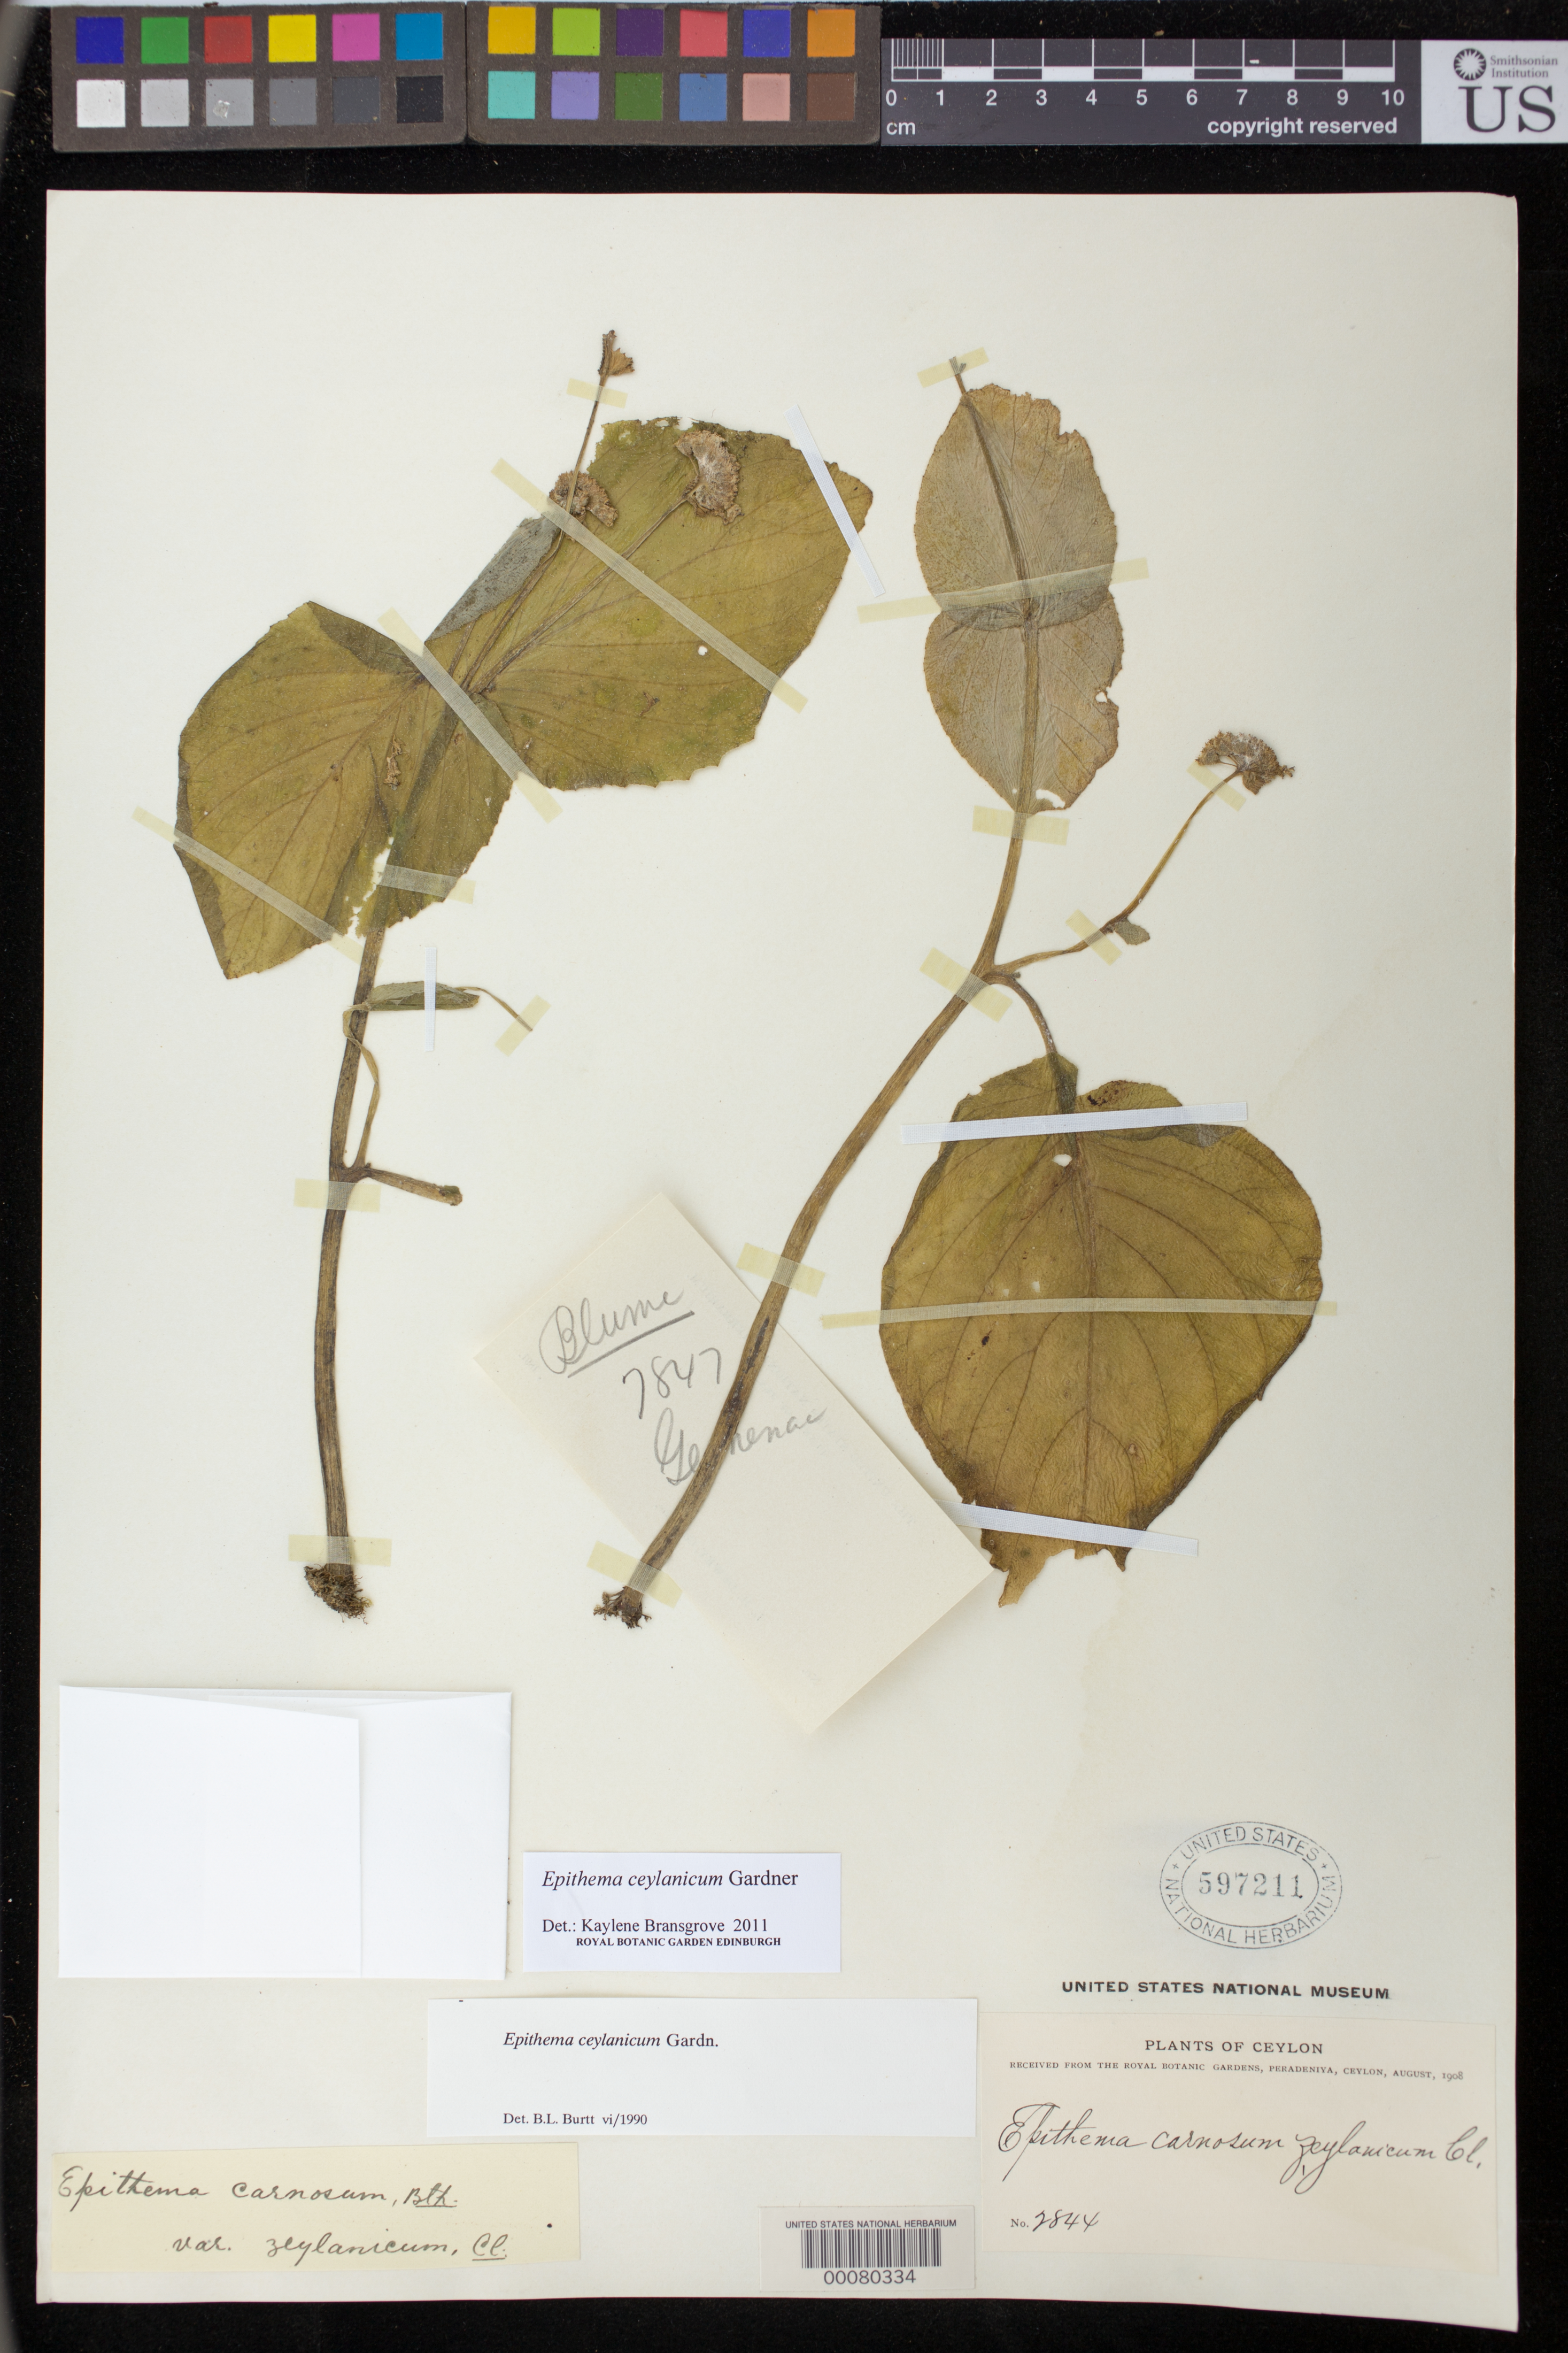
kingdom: Plantae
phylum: Tracheophyta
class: Magnoliopsida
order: Lamiales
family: Gesneriaceae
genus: Epithema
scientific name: Epithema ceylanicum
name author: Wight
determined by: Burtt, B. L.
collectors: G. H. K. Thwaites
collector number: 2844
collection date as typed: without date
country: Sri Lanka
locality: Ceylon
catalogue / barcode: US 597211